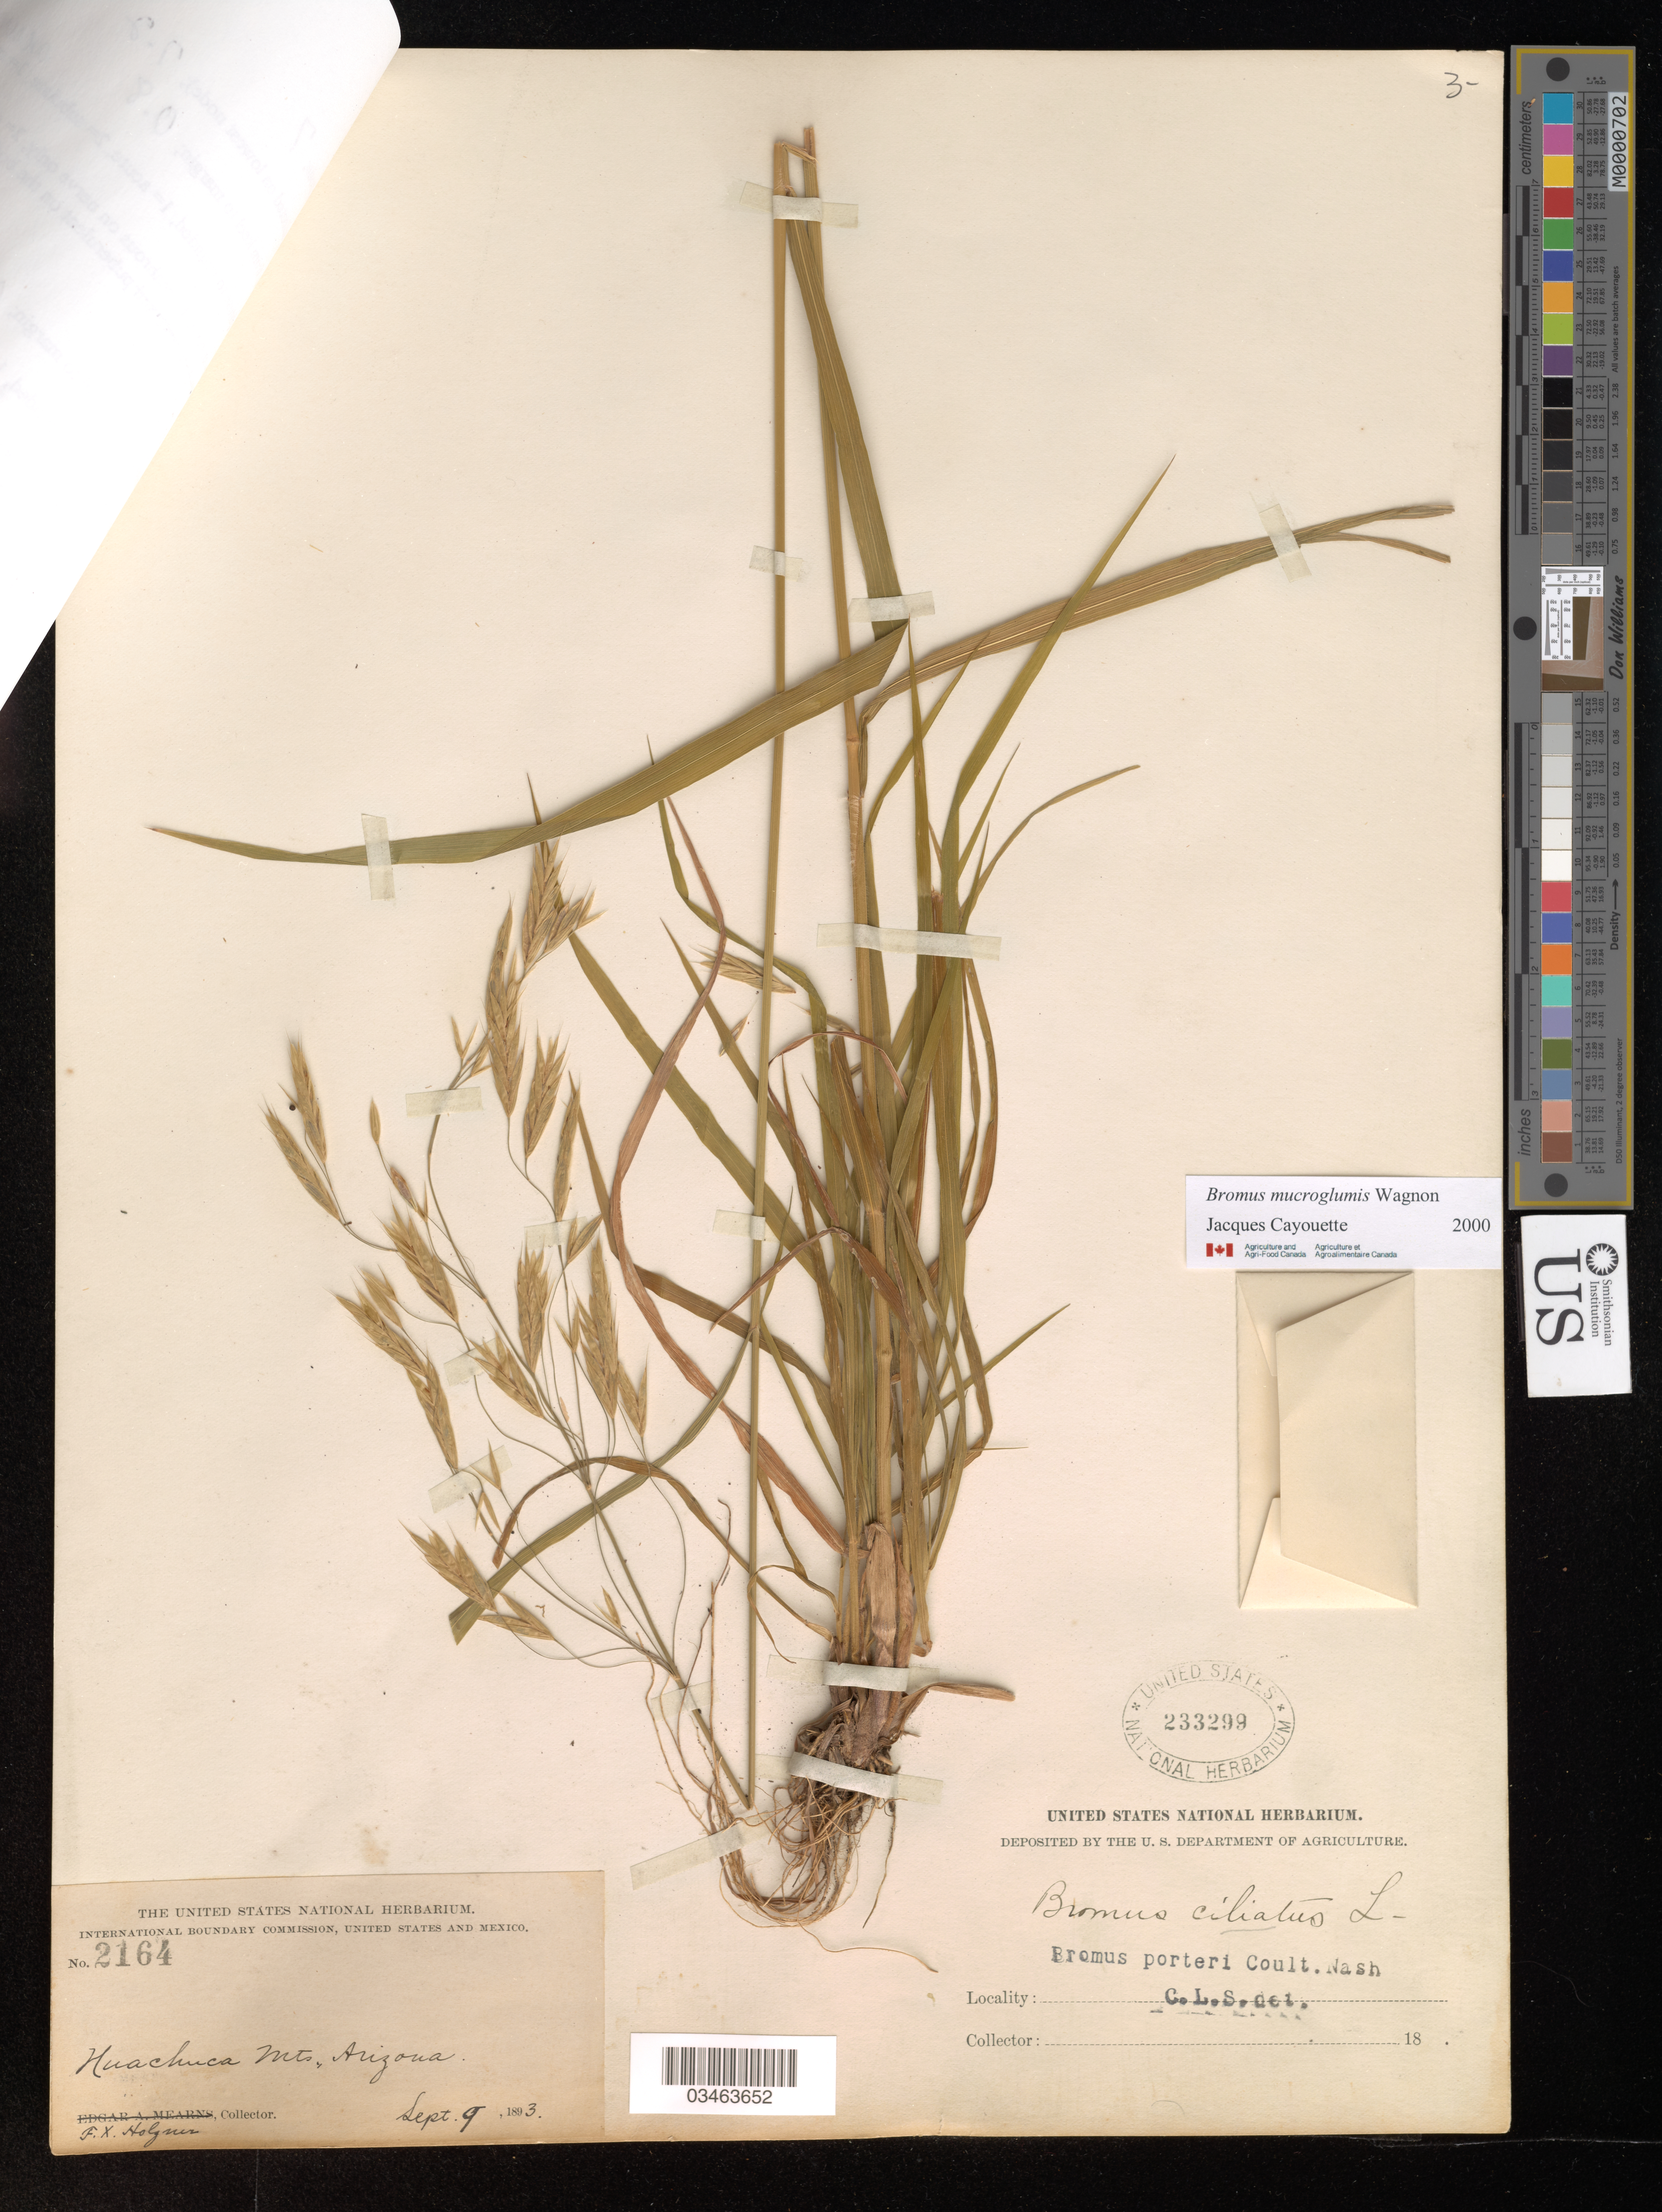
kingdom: Plantae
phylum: Tracheophyta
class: Liliopsida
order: Poales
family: Poaceae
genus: Bromus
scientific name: Bromus mucroglumis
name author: Wagnon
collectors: F. Holymer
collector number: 2164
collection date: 1893-09-09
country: United States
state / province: Arizona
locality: Huachuca Mts.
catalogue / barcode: US 233299